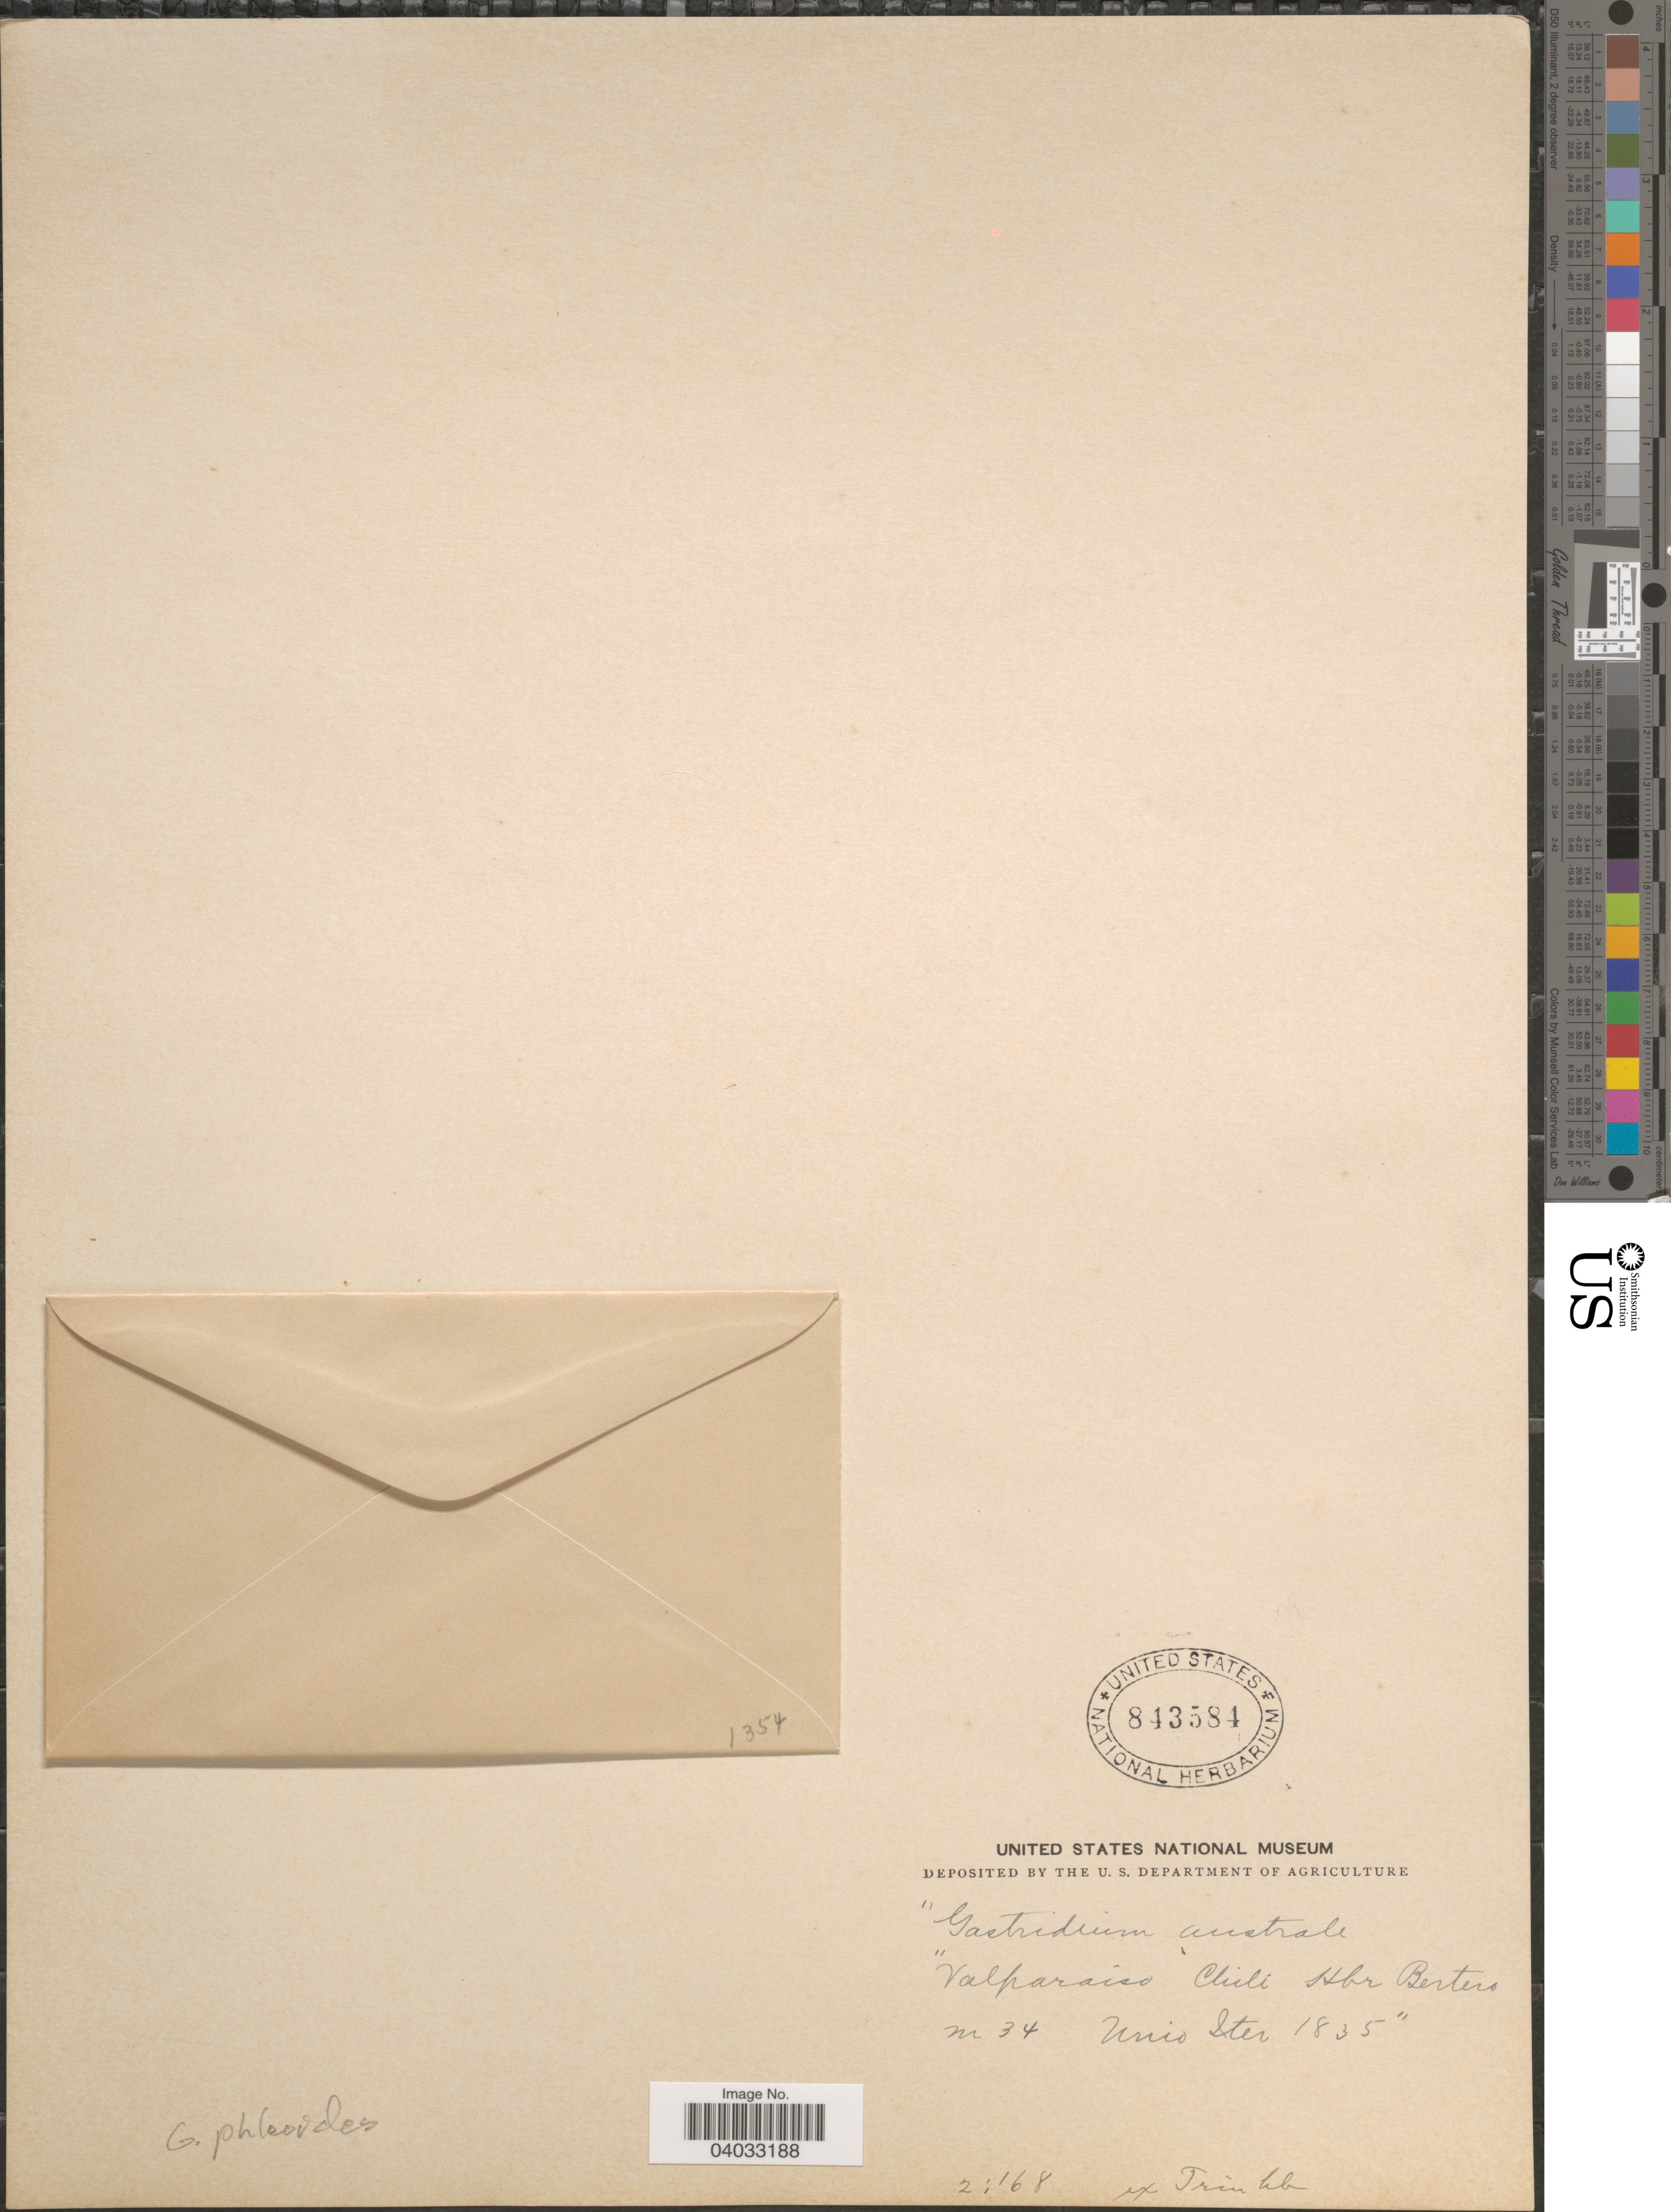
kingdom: Plantae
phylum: Tracheophyta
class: Liliopsida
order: Poales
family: Poaceae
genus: Gastridium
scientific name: Gastridium ventricosum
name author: (Gouan) Schinz & Thell.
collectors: ex herb. Bertero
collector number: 34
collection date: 1835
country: Chile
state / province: Valparaíso (V)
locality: Valparaiso.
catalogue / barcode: US 843584